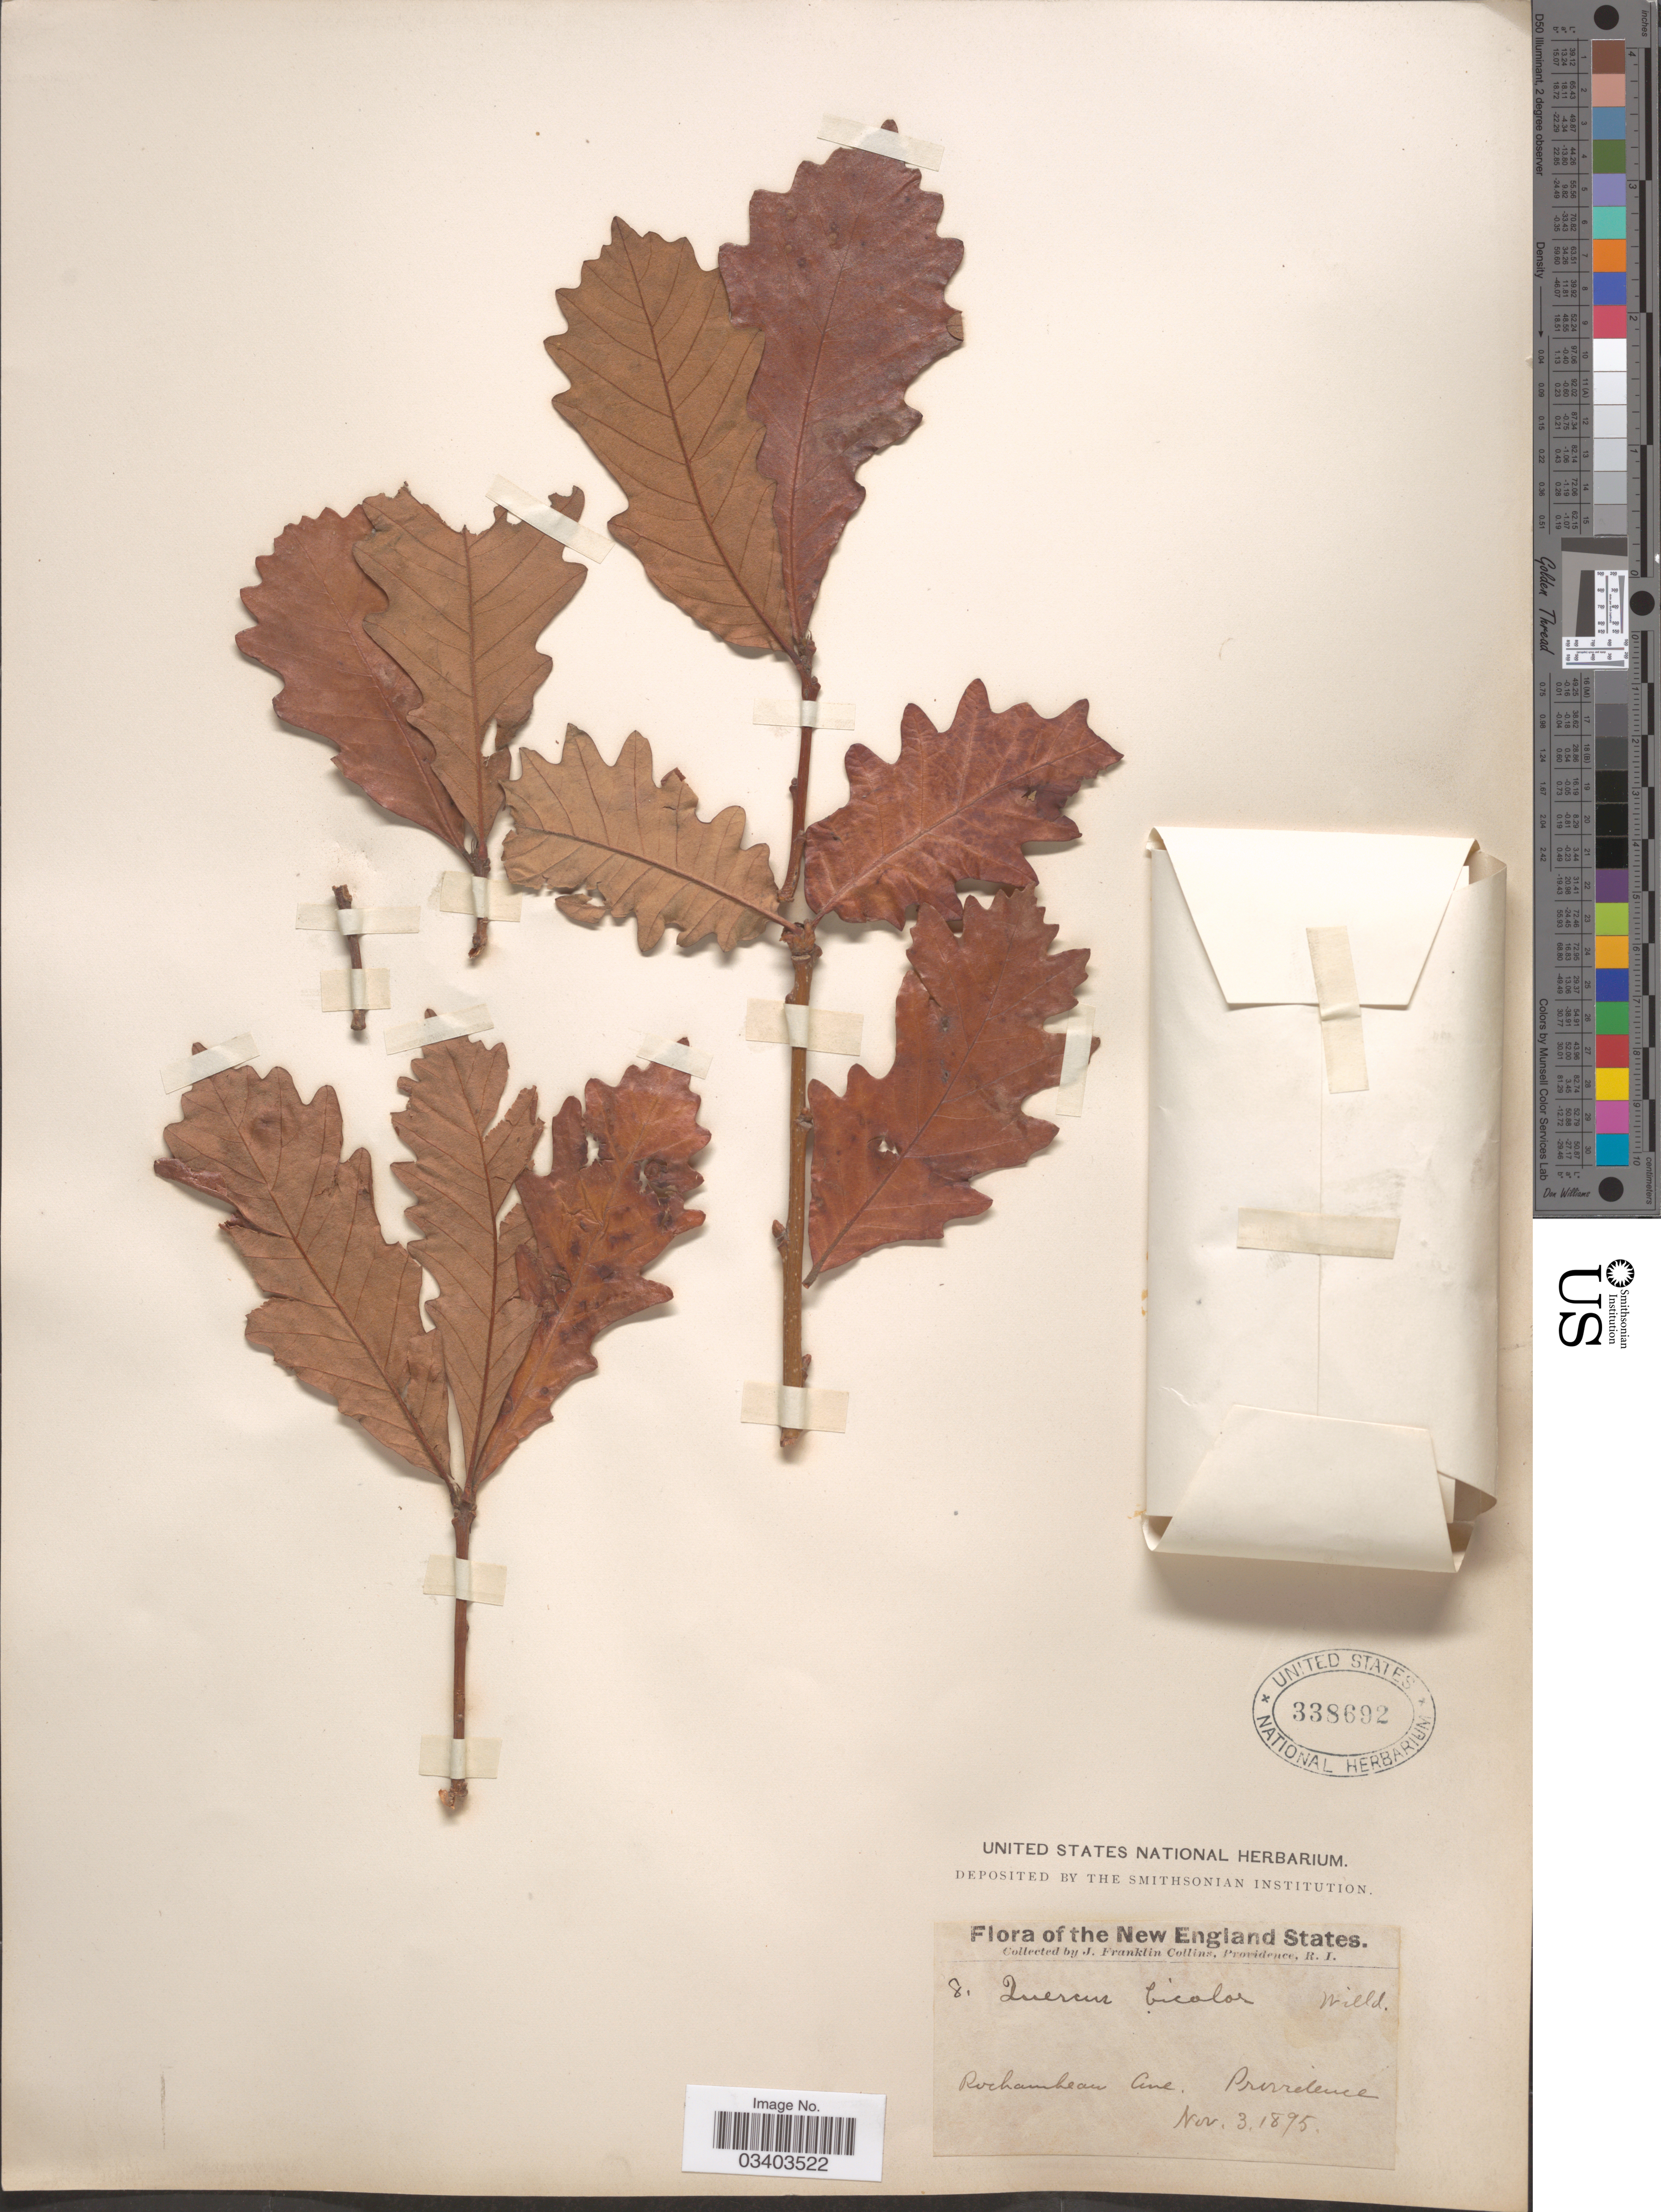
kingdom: Plantae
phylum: Tracheophyta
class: Magnoliopsida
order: Fagales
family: Fagaceae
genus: Quercus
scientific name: Quercus bicolor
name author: Willd.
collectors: J. Collins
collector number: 8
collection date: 1895-11-03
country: United States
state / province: Rhode Island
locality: The New England States. Rochambeau line. Providence.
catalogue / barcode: US 338692